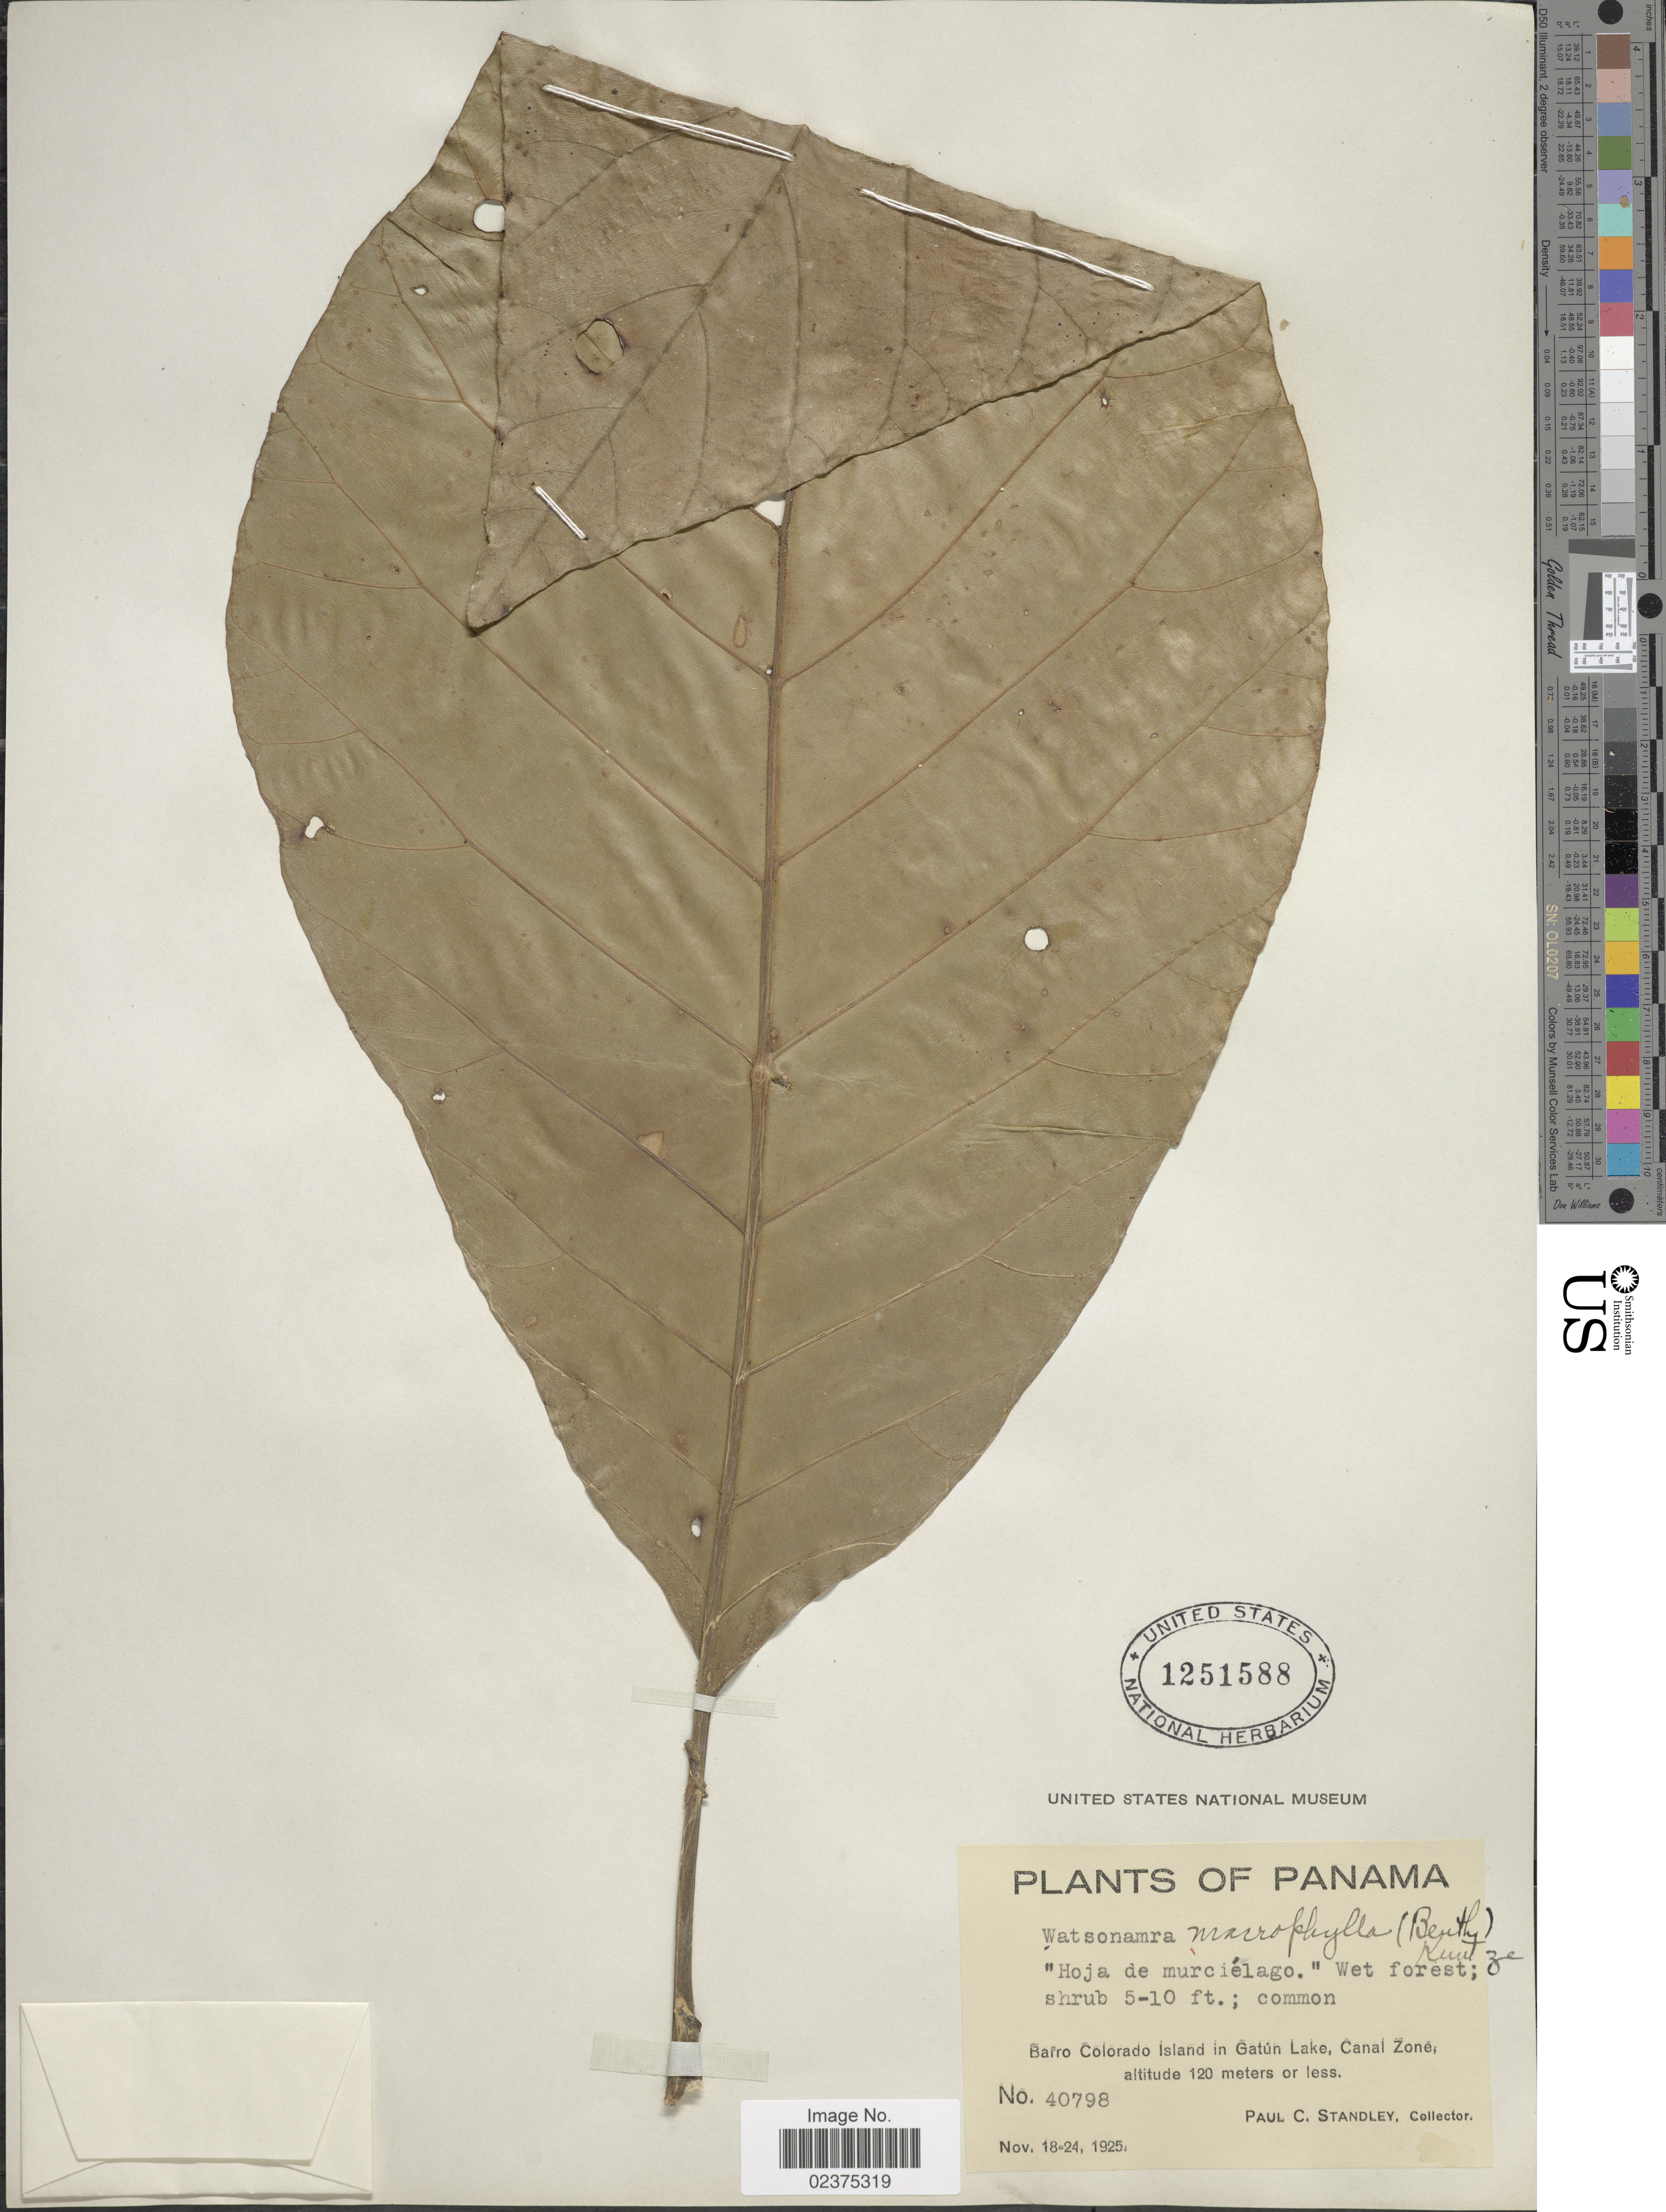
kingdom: Plantae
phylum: Tracheophyta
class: Magnoliopsida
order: Gentianales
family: Rubiaceae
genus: Pentagonia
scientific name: Pentagonia macrophylla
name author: Benth.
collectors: P. C. Standley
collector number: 40798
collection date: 1925-11-18/1925-11-24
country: Panama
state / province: Panamá Oeste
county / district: Canal Zone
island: Barro Colorado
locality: Barro Colorado Island in Gatún Lake, Canal Zone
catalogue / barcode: US 1251588